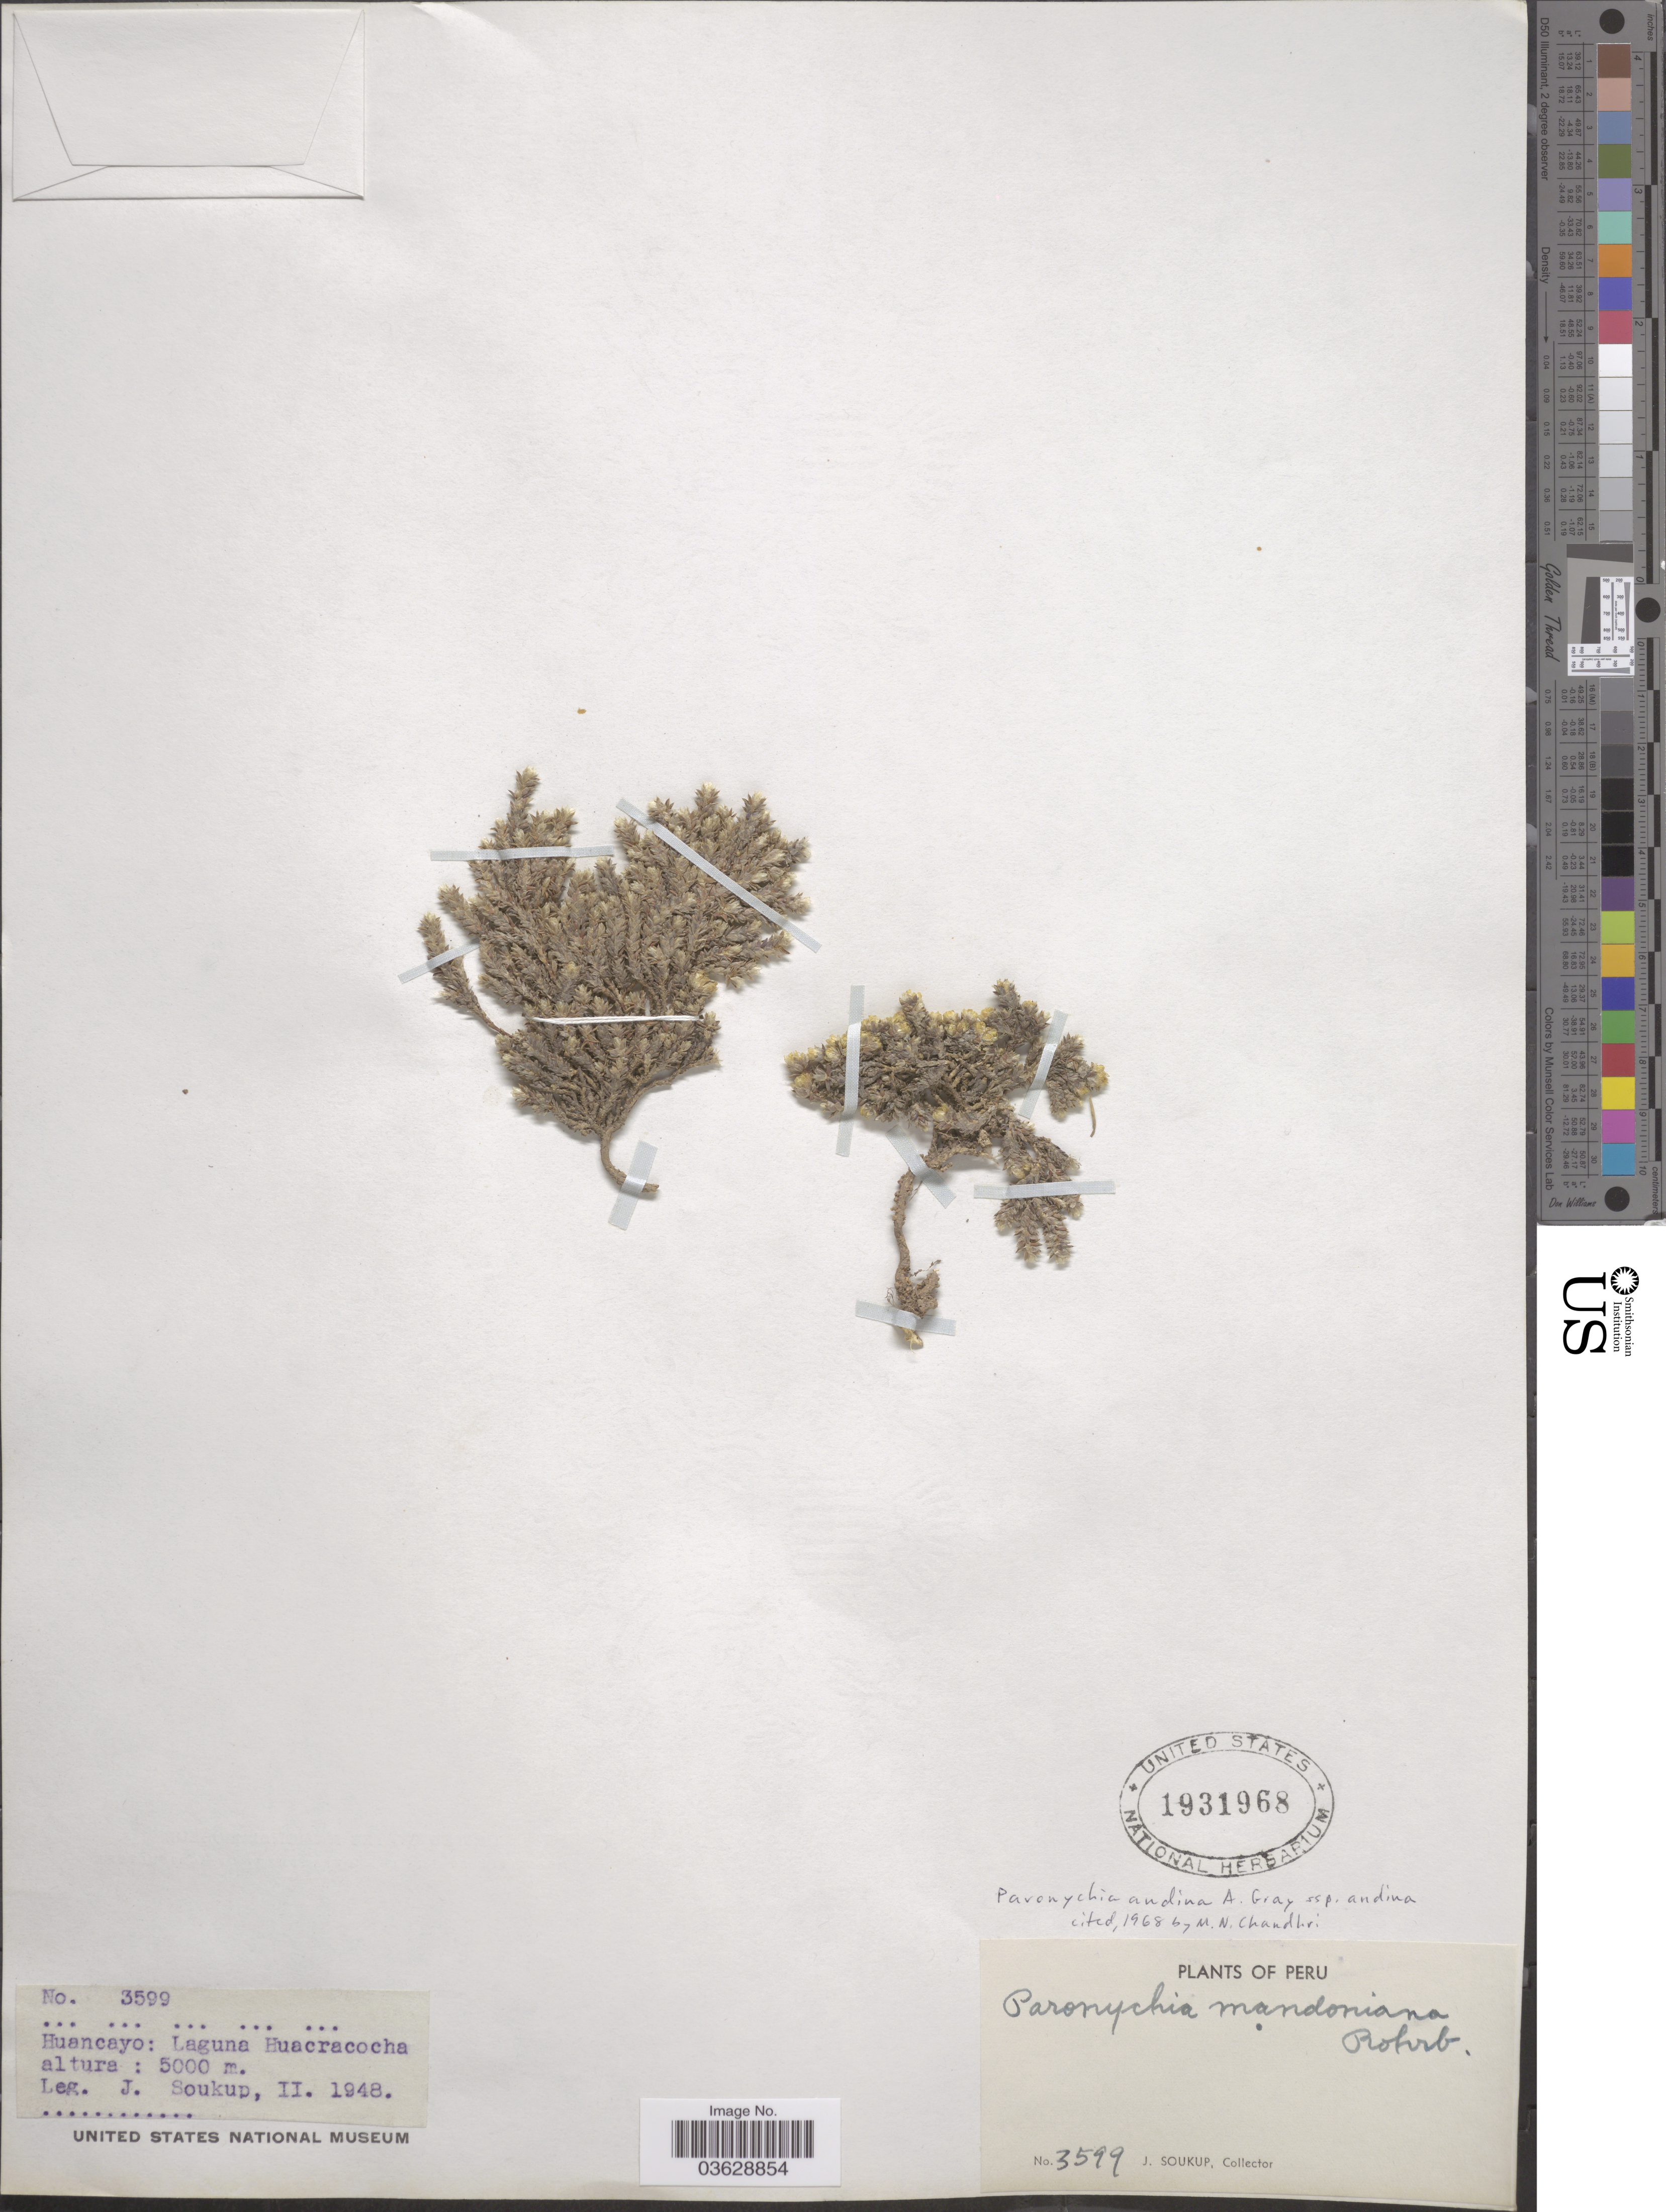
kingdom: Plantae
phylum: Tracheophyta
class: Magnoliopsida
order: Caryophyllales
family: Caryophyllaceae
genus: Paronychia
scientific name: Paronychia andina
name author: A. Gray in Wilkes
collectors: J. Soukup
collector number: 3599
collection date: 1948-02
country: Peru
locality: Huancayo: Laguna Huacracocha.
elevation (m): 5000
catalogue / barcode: US 1931968